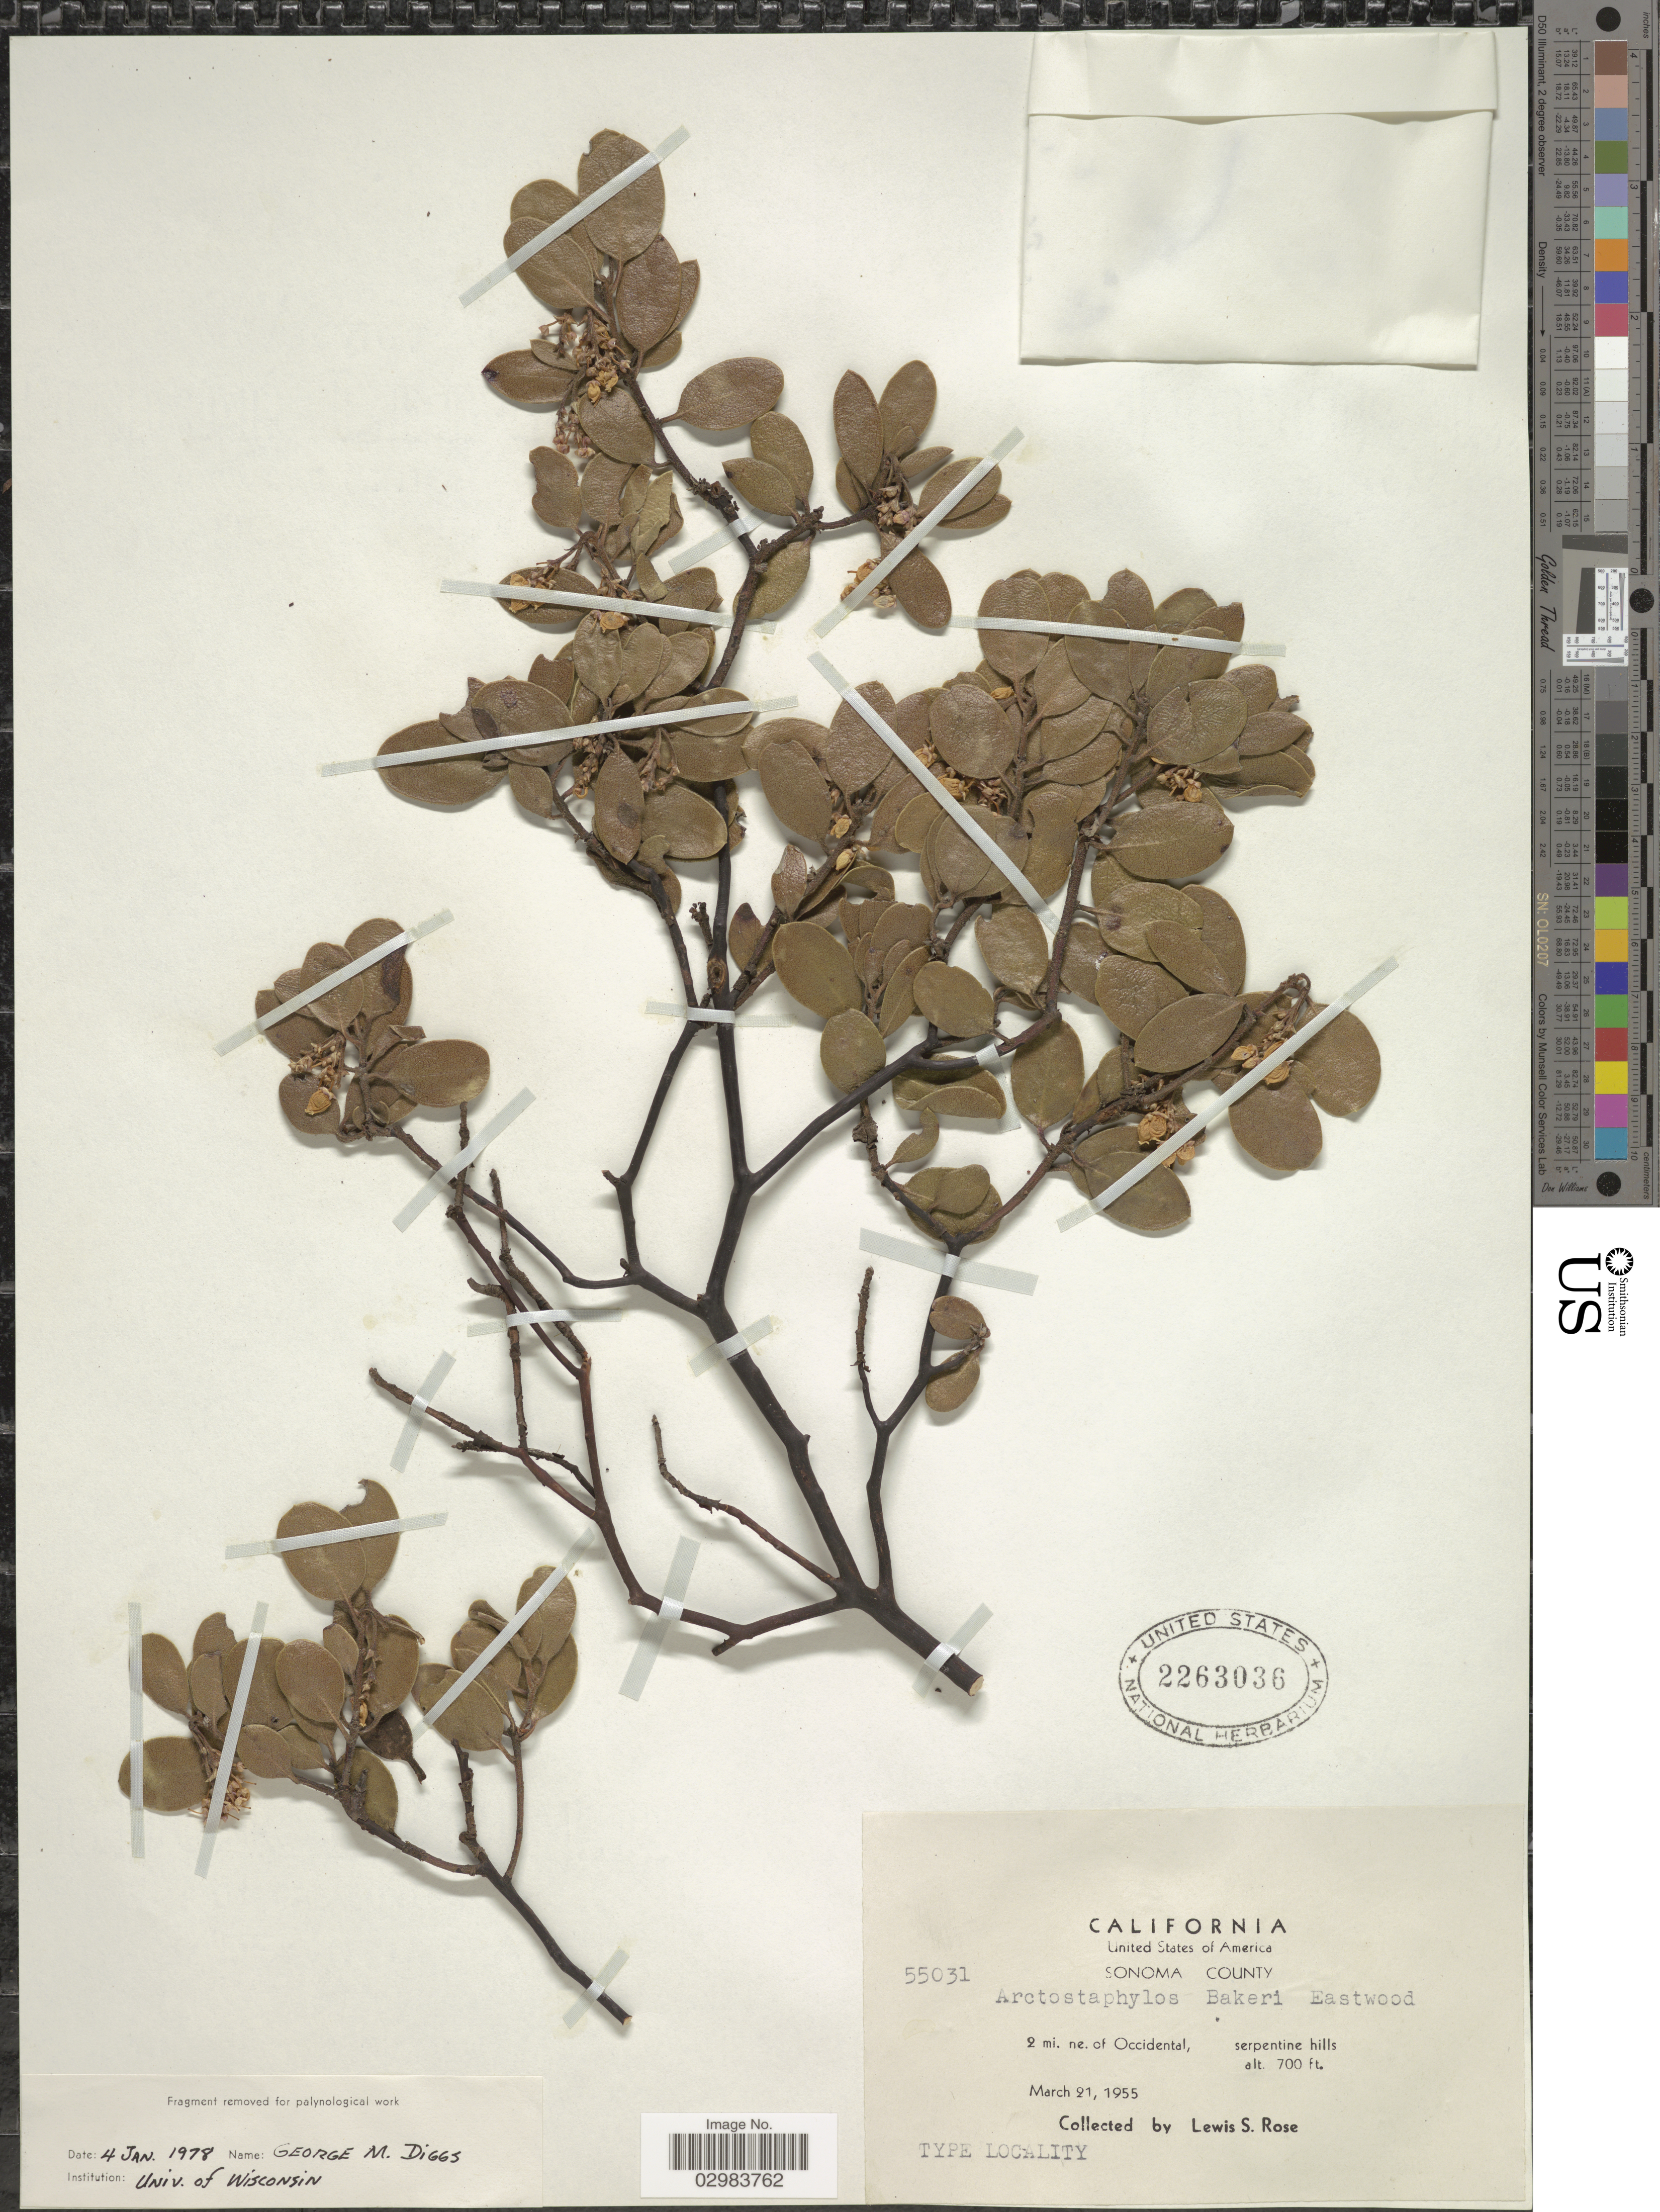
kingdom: Plantae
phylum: Tracheophyta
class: Magnoliopsida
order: Ericales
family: Ericaceae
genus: Arctostaphylos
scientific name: Arctostaphylos bakeri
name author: Eastw.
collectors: L. S. Rose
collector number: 55031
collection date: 1955-03-21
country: United States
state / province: California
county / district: Sonoma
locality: Sonoma County. 2 mi. ne. of Occidental, serpentine hills.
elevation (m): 213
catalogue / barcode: US 2263036